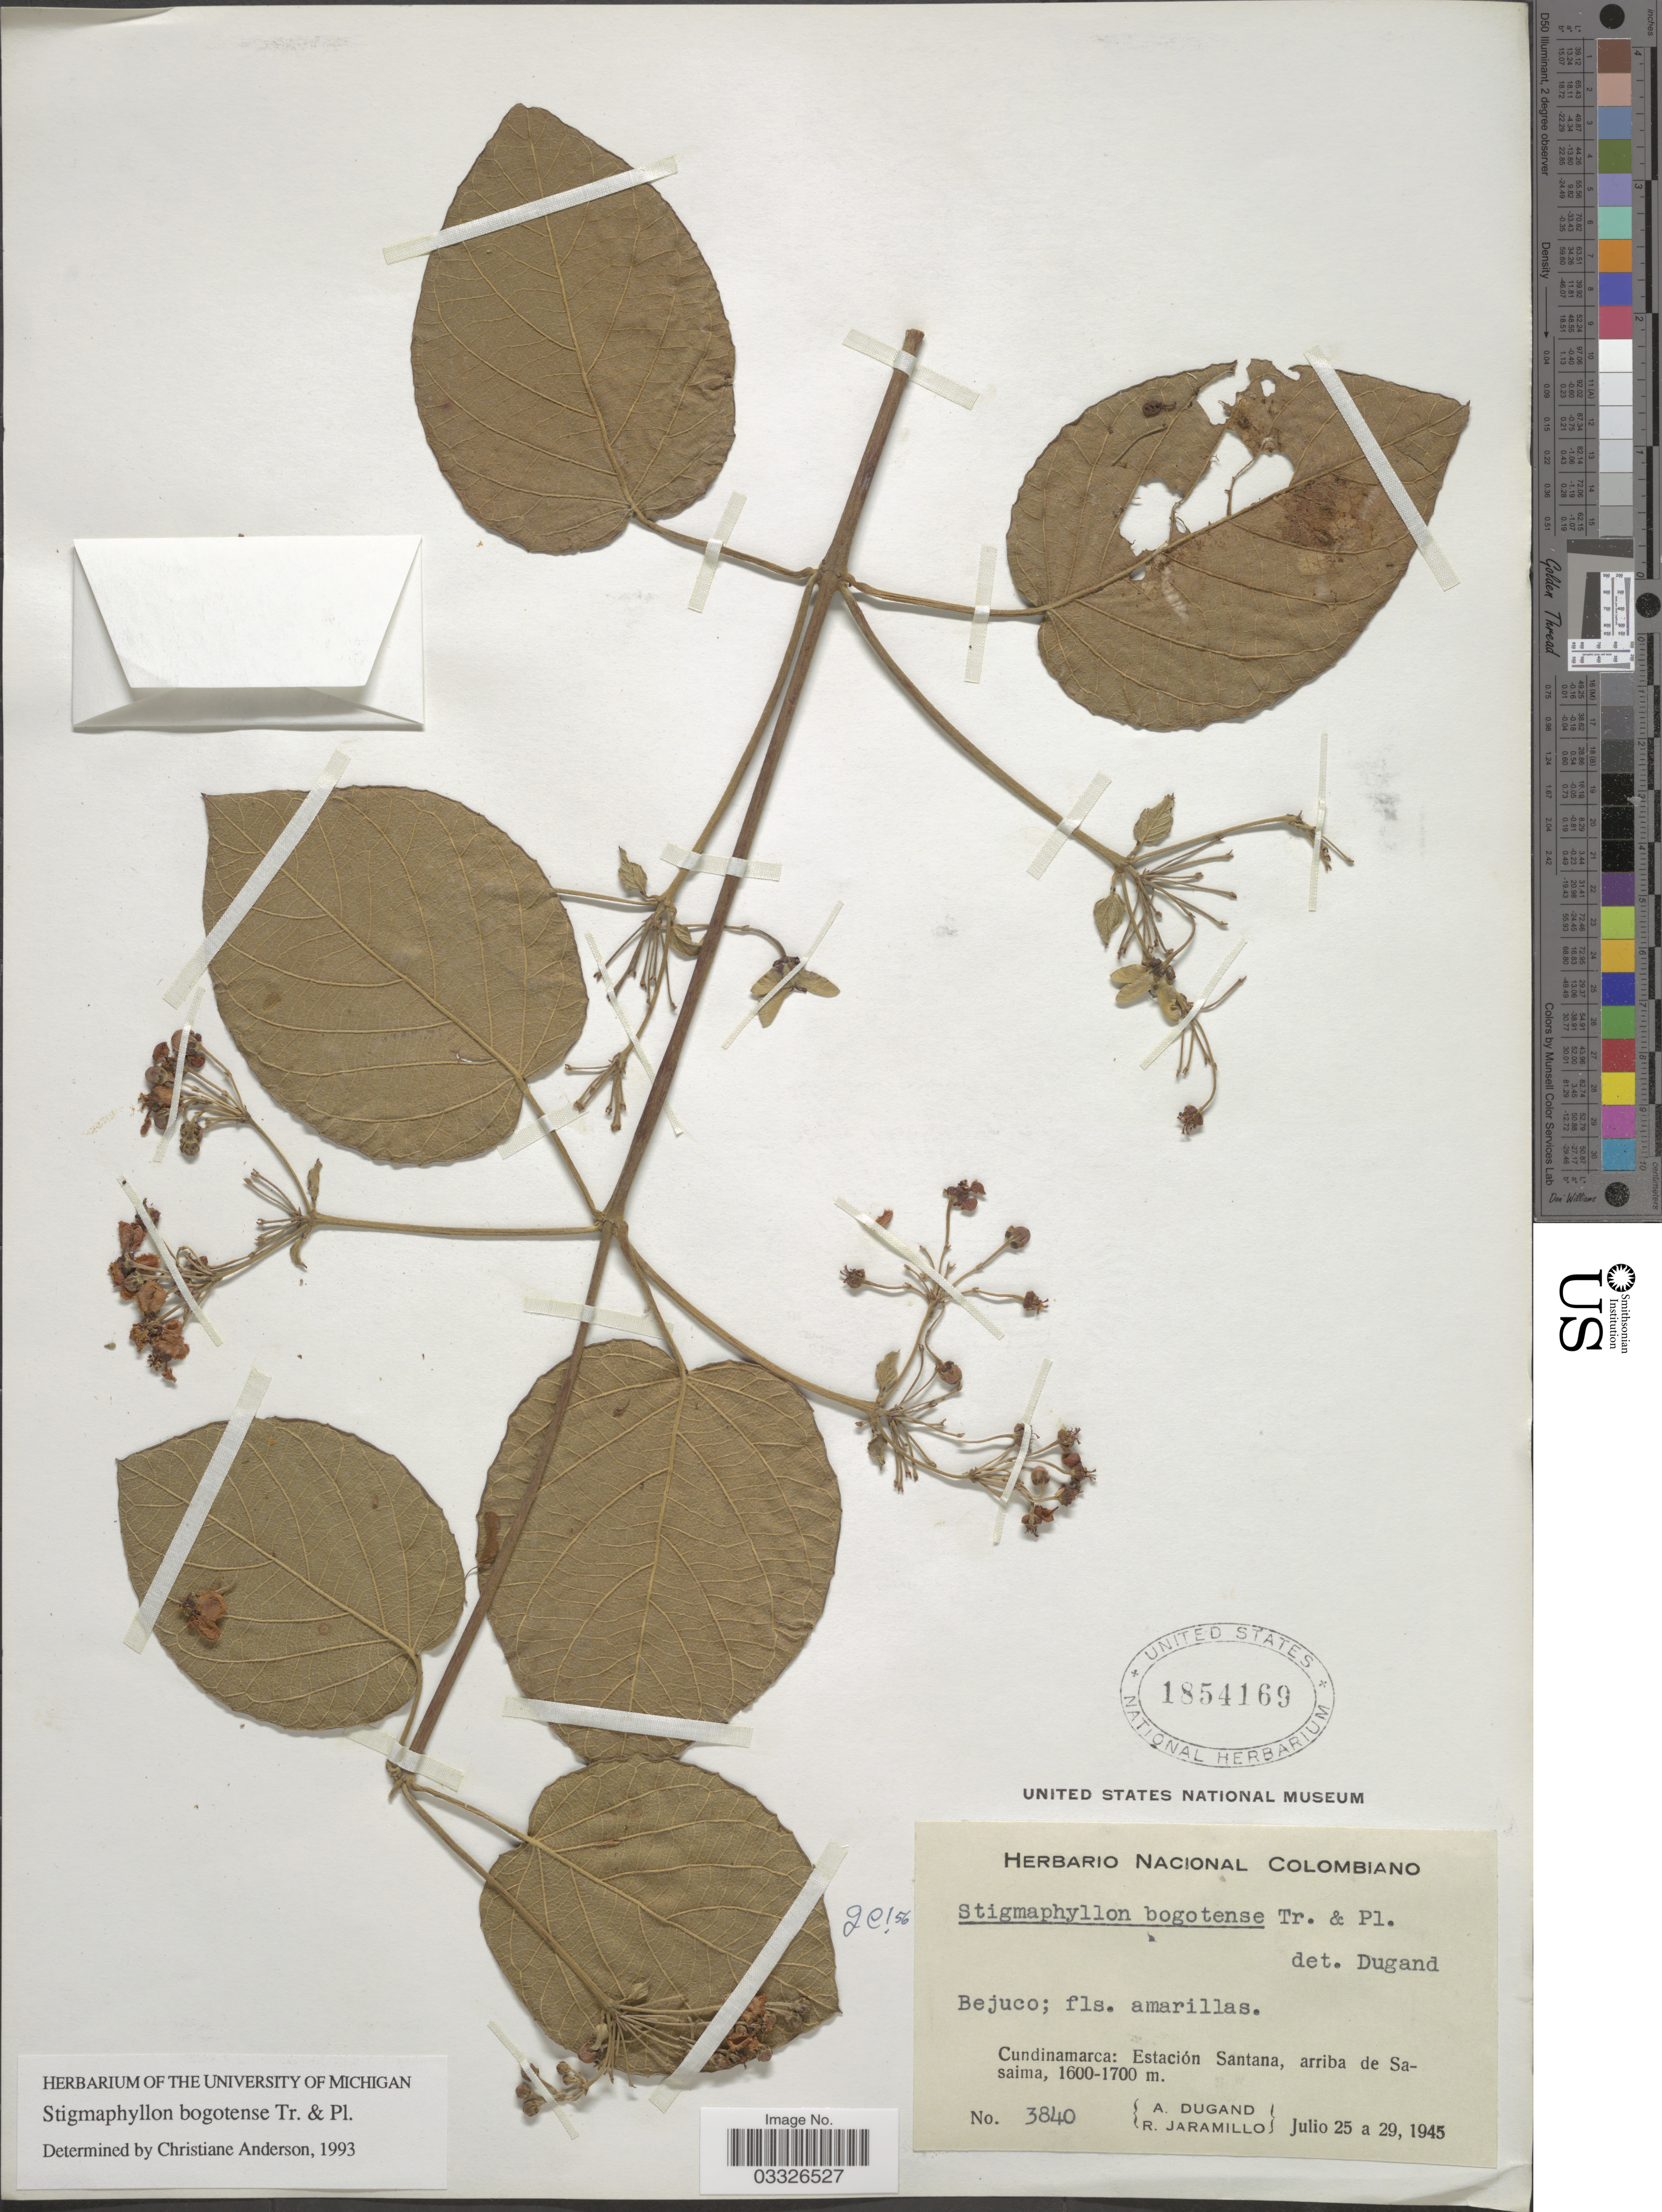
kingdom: Plantae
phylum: Tracheophyta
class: Magnoliopsida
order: Malpighiales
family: Malpighiaceae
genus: Stigmaphyllon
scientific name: Stigmaphyllon bogotense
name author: Triana & Planch.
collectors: A. Dugand & R. Jaramillo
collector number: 3840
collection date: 1945-07-25/1945-07-29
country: Colombia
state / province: Cundinamarca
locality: Estación Santana, arriba de Sasaima.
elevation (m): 1600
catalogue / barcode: US 1854169